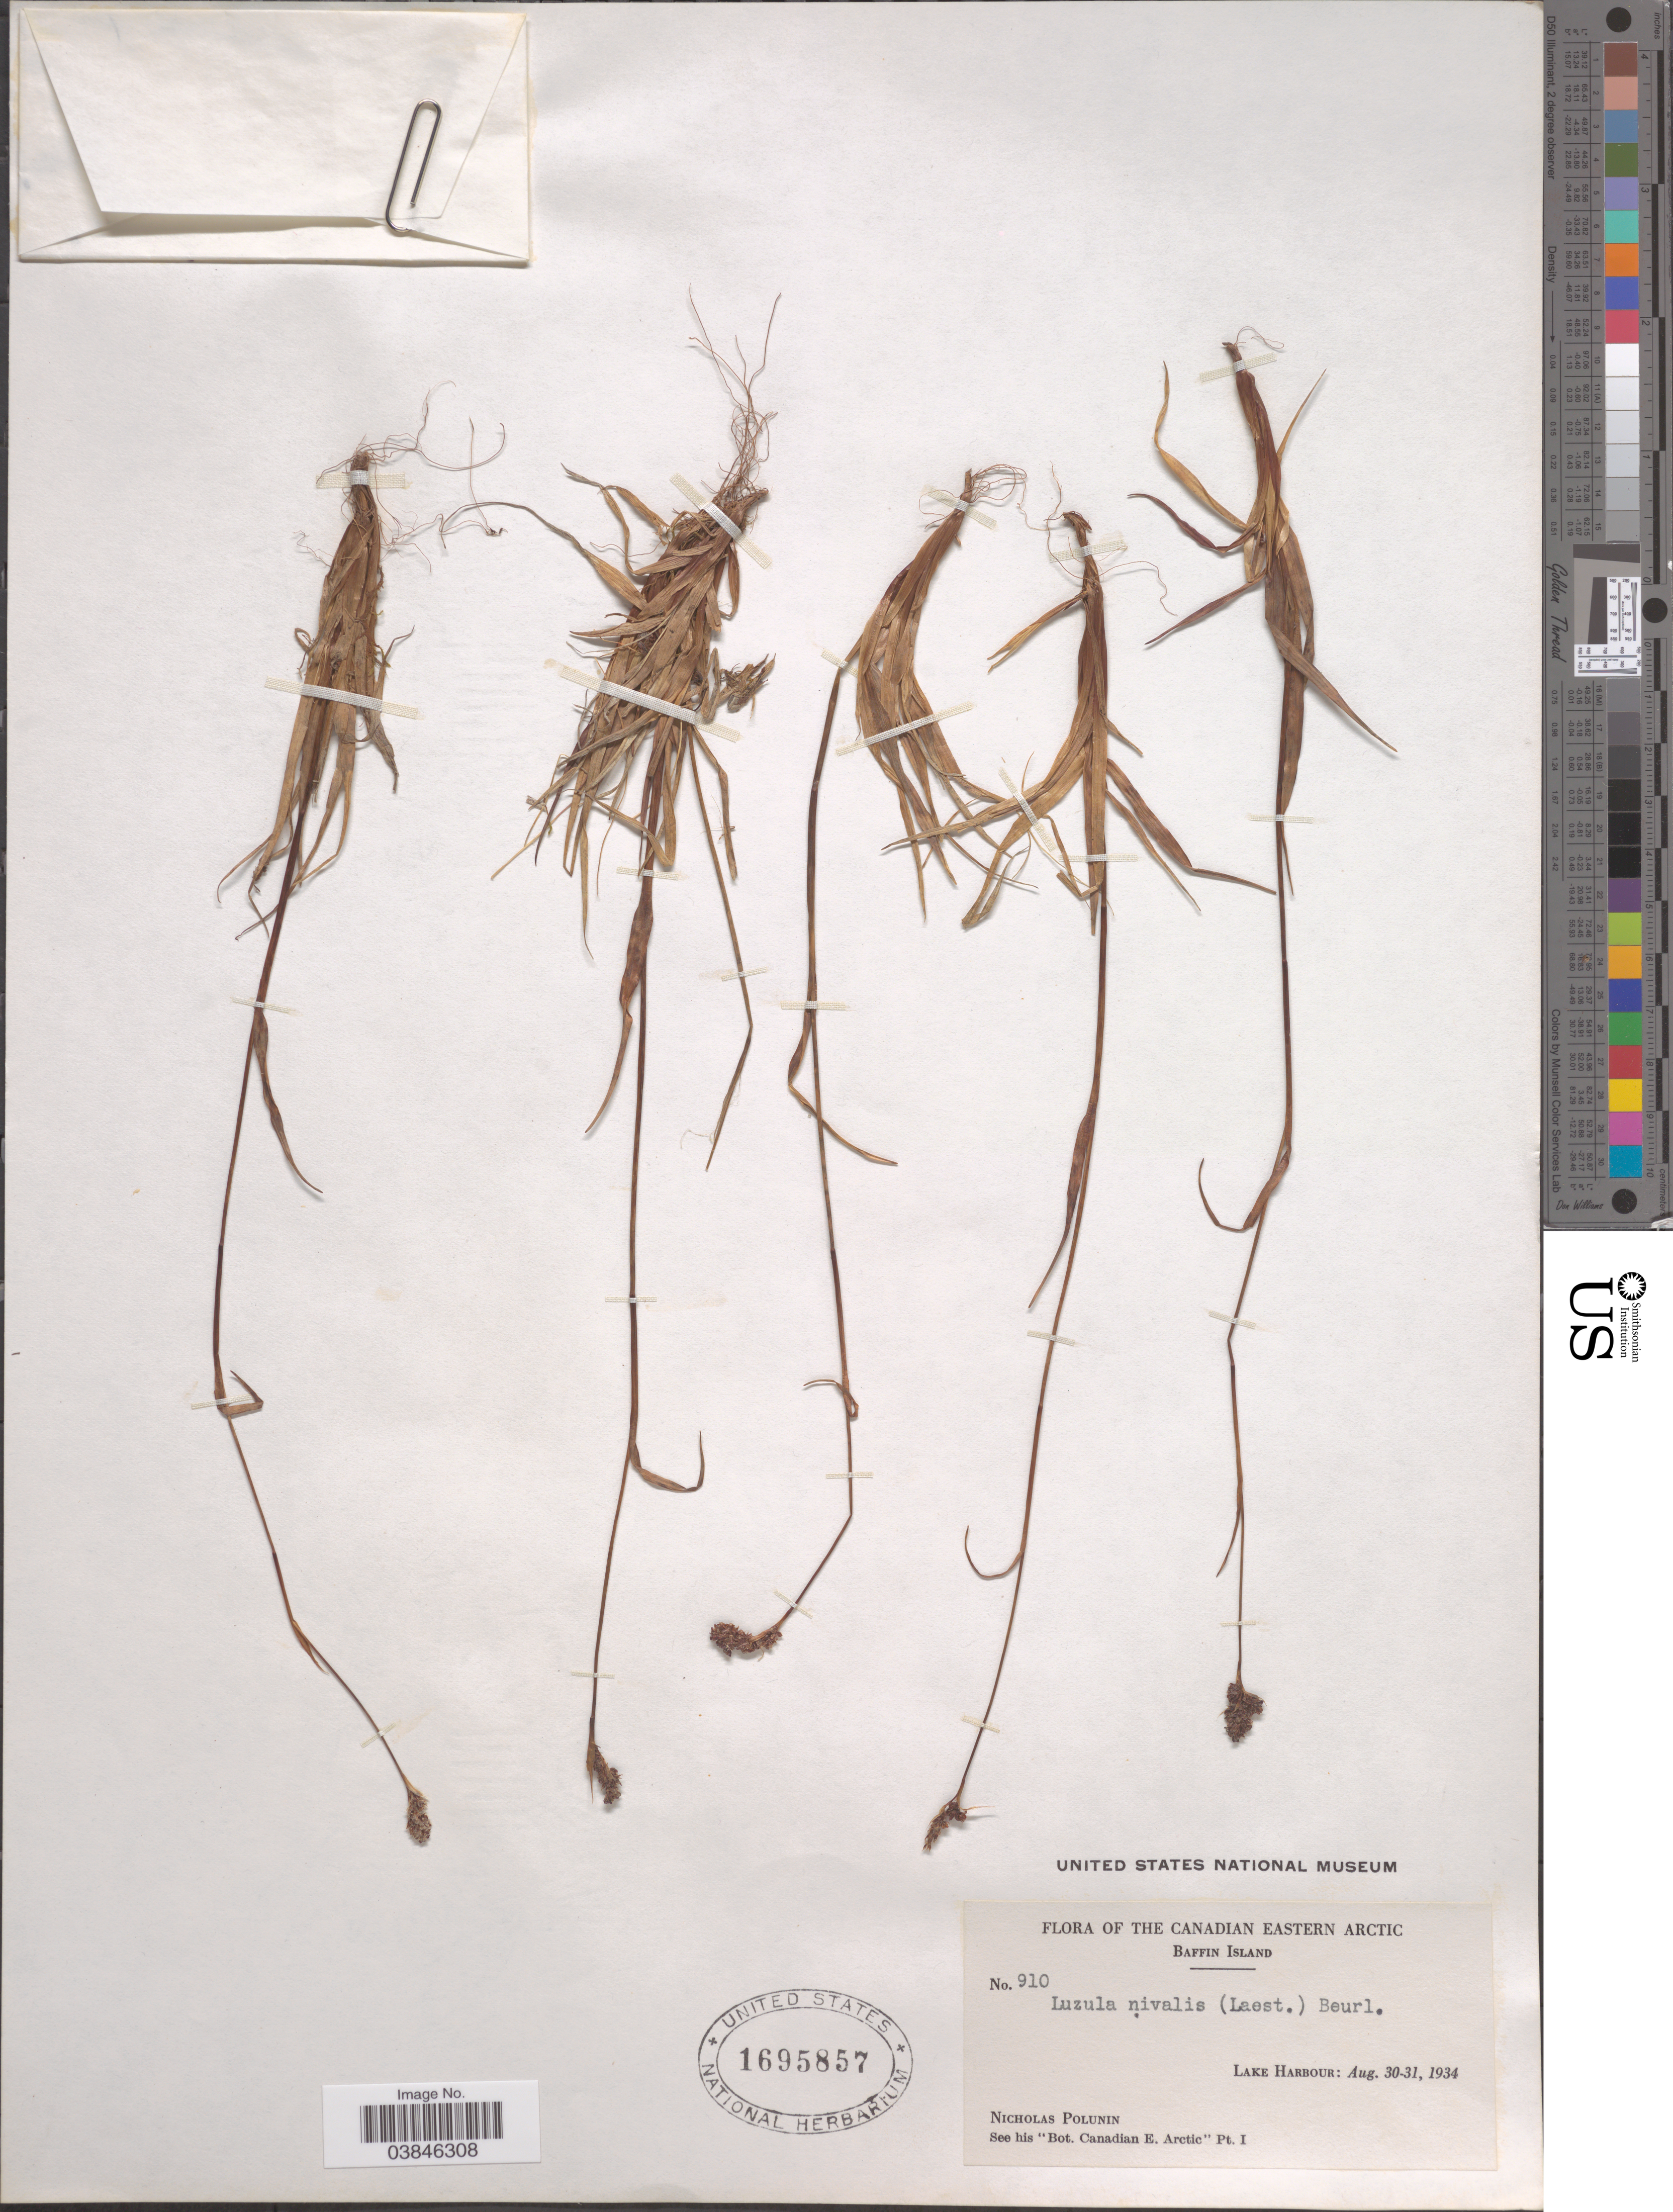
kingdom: Plantae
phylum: Tracheophyta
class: Liliopsida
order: Poales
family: Juncaceae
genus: Luzula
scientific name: Luzula nivalis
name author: (Laest.) Spreng.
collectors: N. V. Polunin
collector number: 910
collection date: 1934-08-30/1934-08-31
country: Canada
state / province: Nunavut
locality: The Canadian Eastern Arctic. Baffin Island. Lake Harbour.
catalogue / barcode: US 1695857